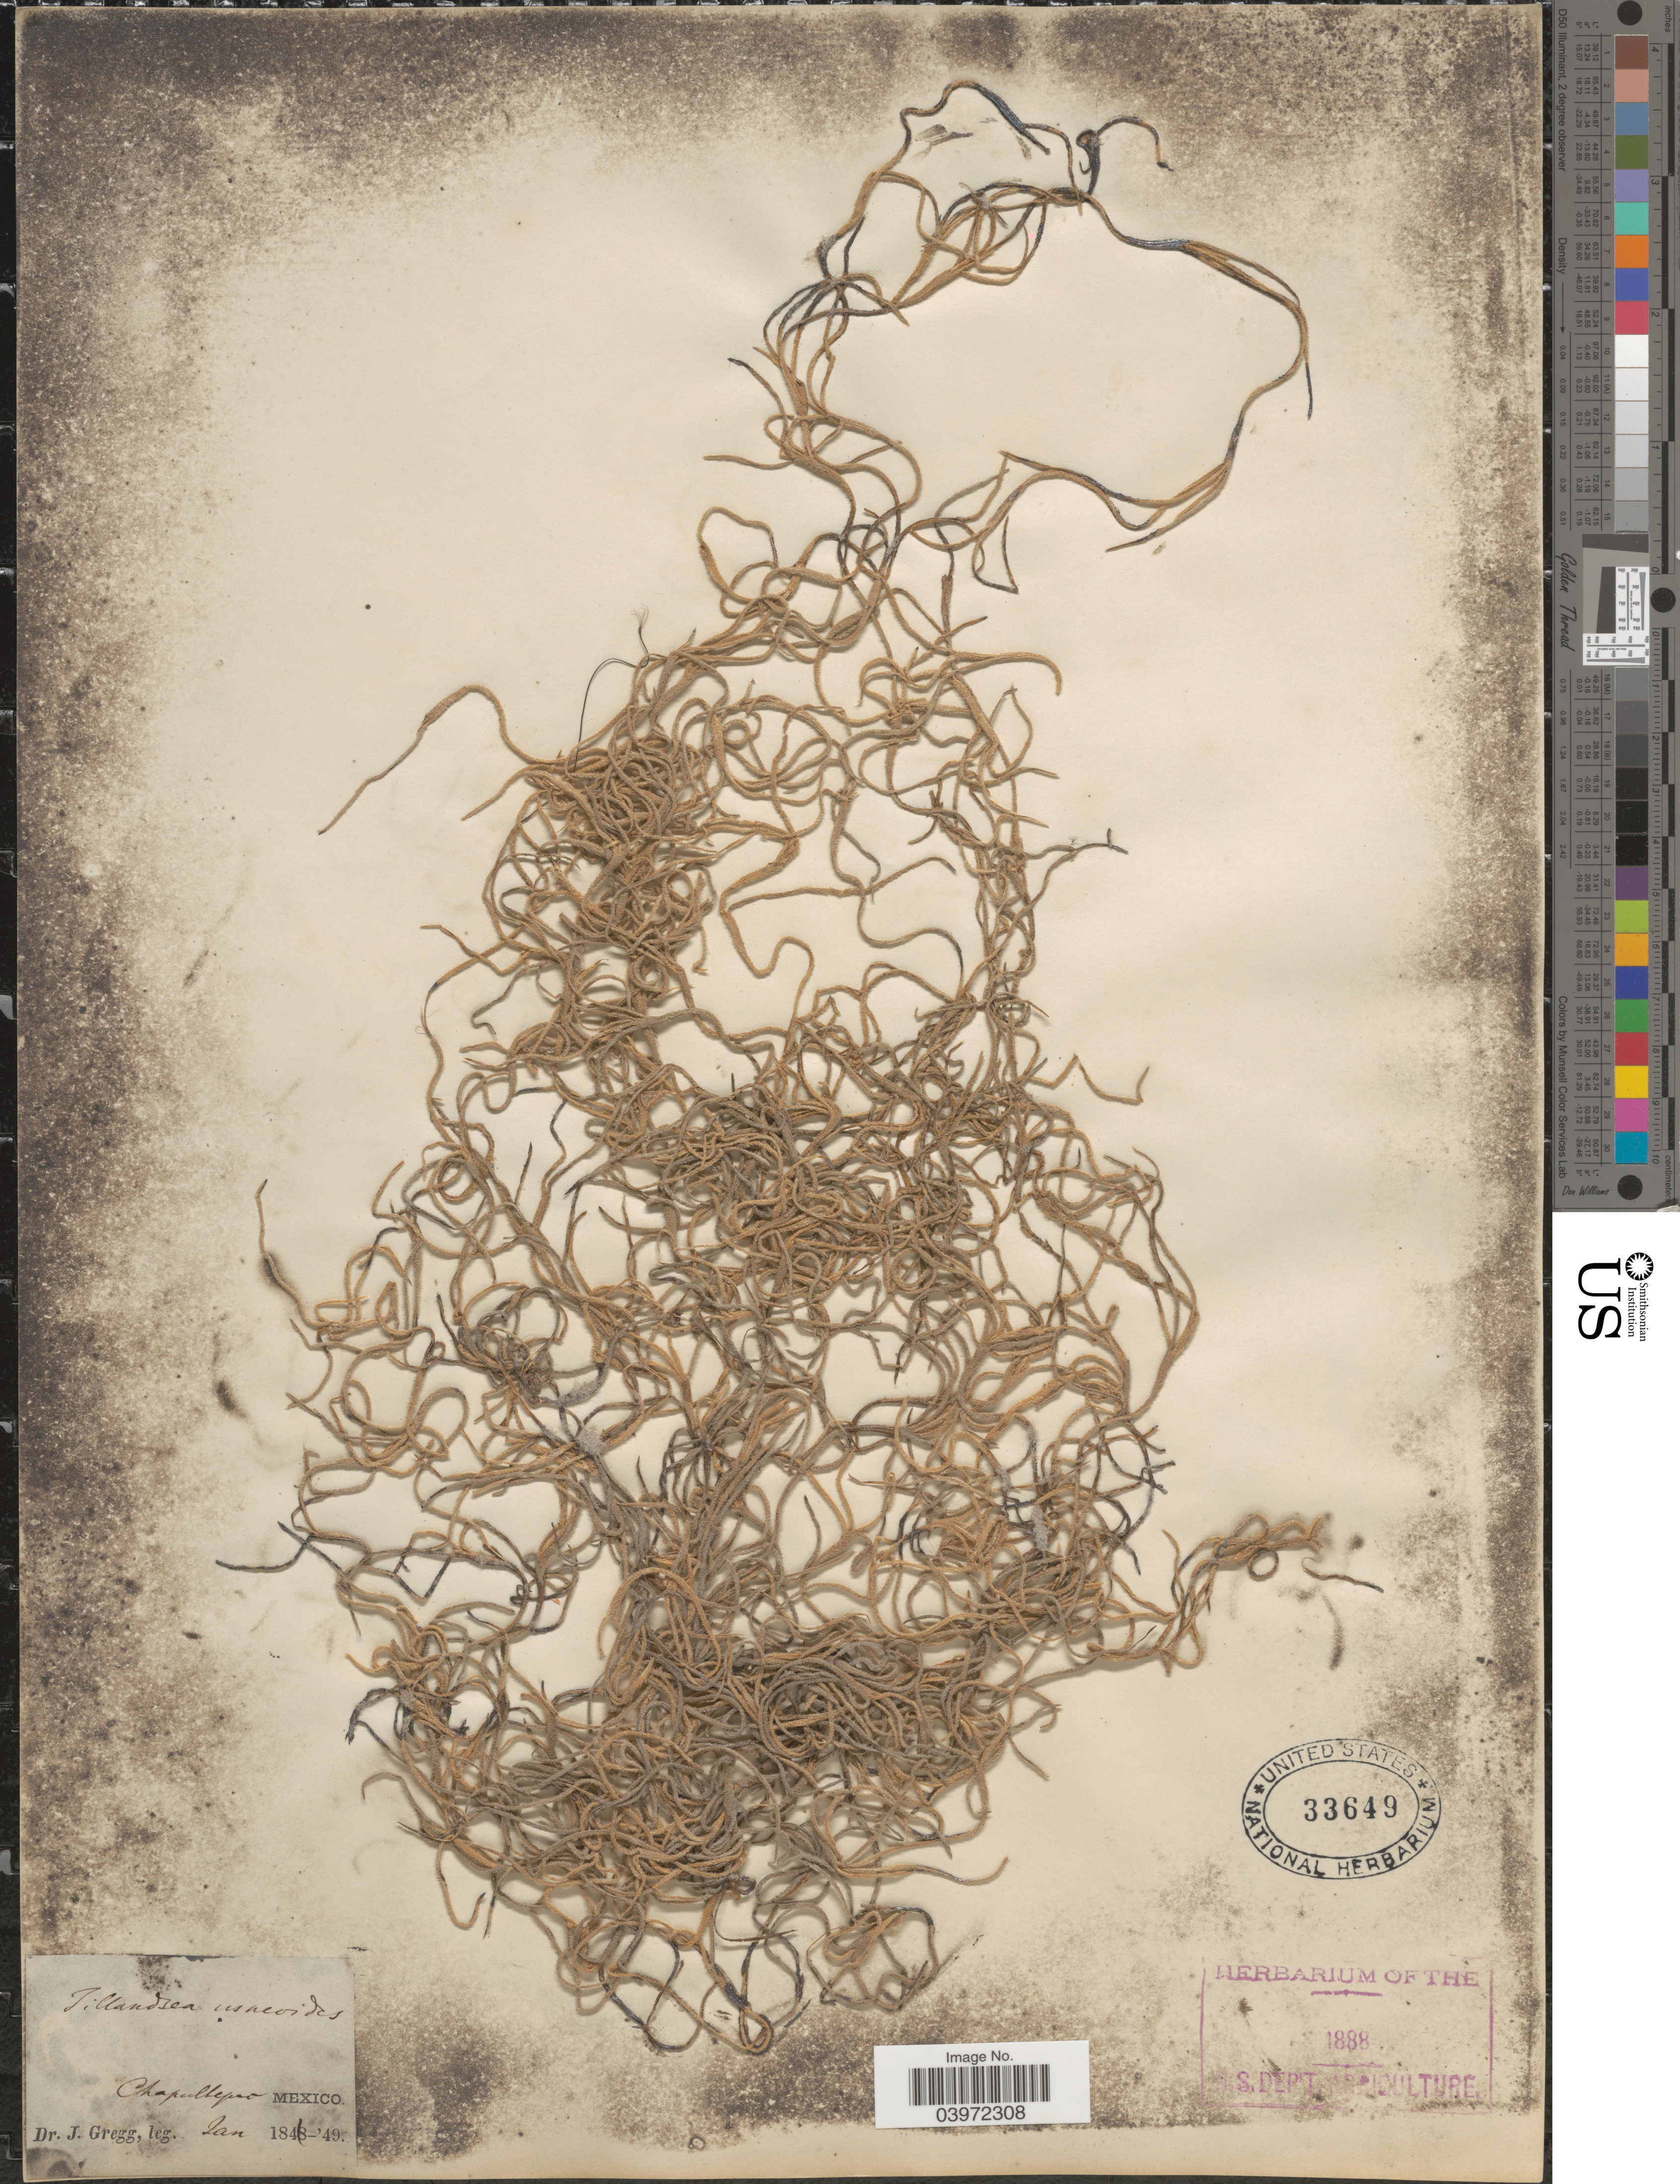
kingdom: Plantae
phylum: Tracheophyta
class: Liliopsida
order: Poales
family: Bromeliaceae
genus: Tillandsia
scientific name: Tillandsia usneoides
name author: (L.) L.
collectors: J. Gregg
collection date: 1849-01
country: Mexico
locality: Chapultepec.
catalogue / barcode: US 33649